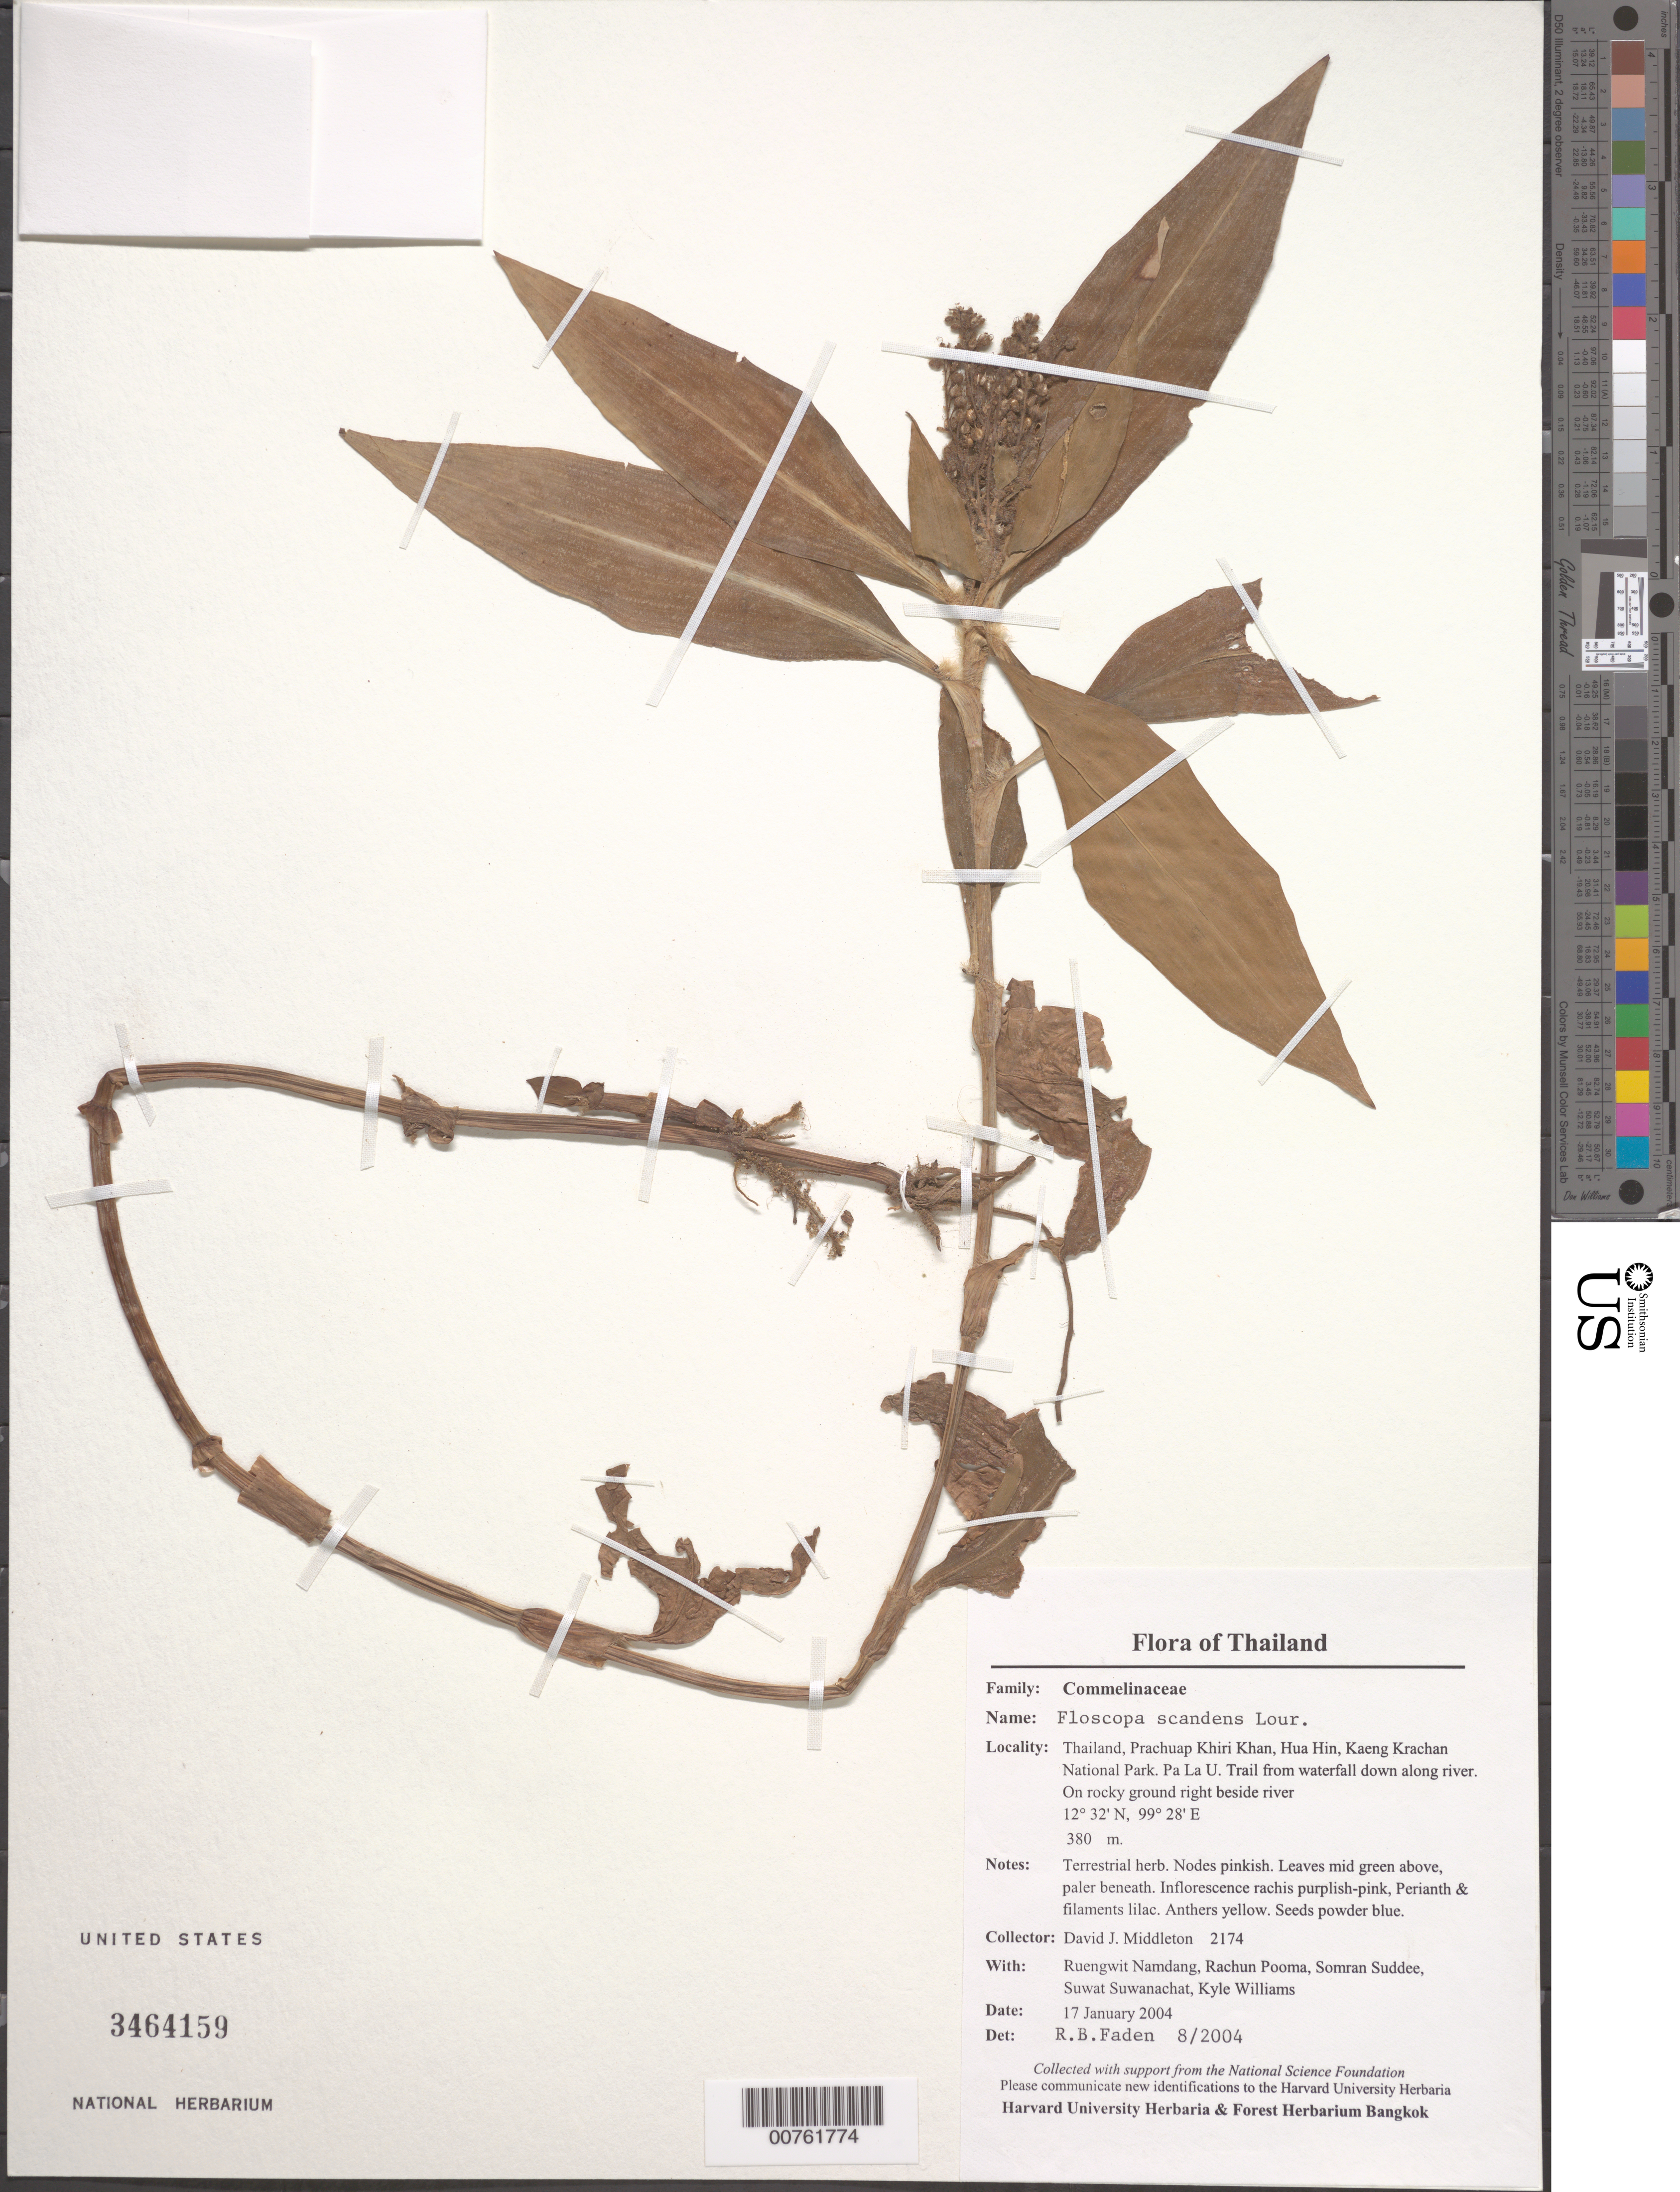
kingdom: Plantae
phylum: Tracheophyta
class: Liliopsida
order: Commelinales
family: Commelinaceae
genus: Floscopa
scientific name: Floscopa scandens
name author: Lour.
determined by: Faden, Robert B., (US), Smithsonian Institution - National Museum of Natural History (UNITED STATES)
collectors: D. J. Middleton et al.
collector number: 2174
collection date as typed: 17 Jan 2004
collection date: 2004-01-17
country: Thailand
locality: Prachuap Khiri Khan, Hua Hin, Kaeng Krachan National Park.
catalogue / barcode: US 3464159